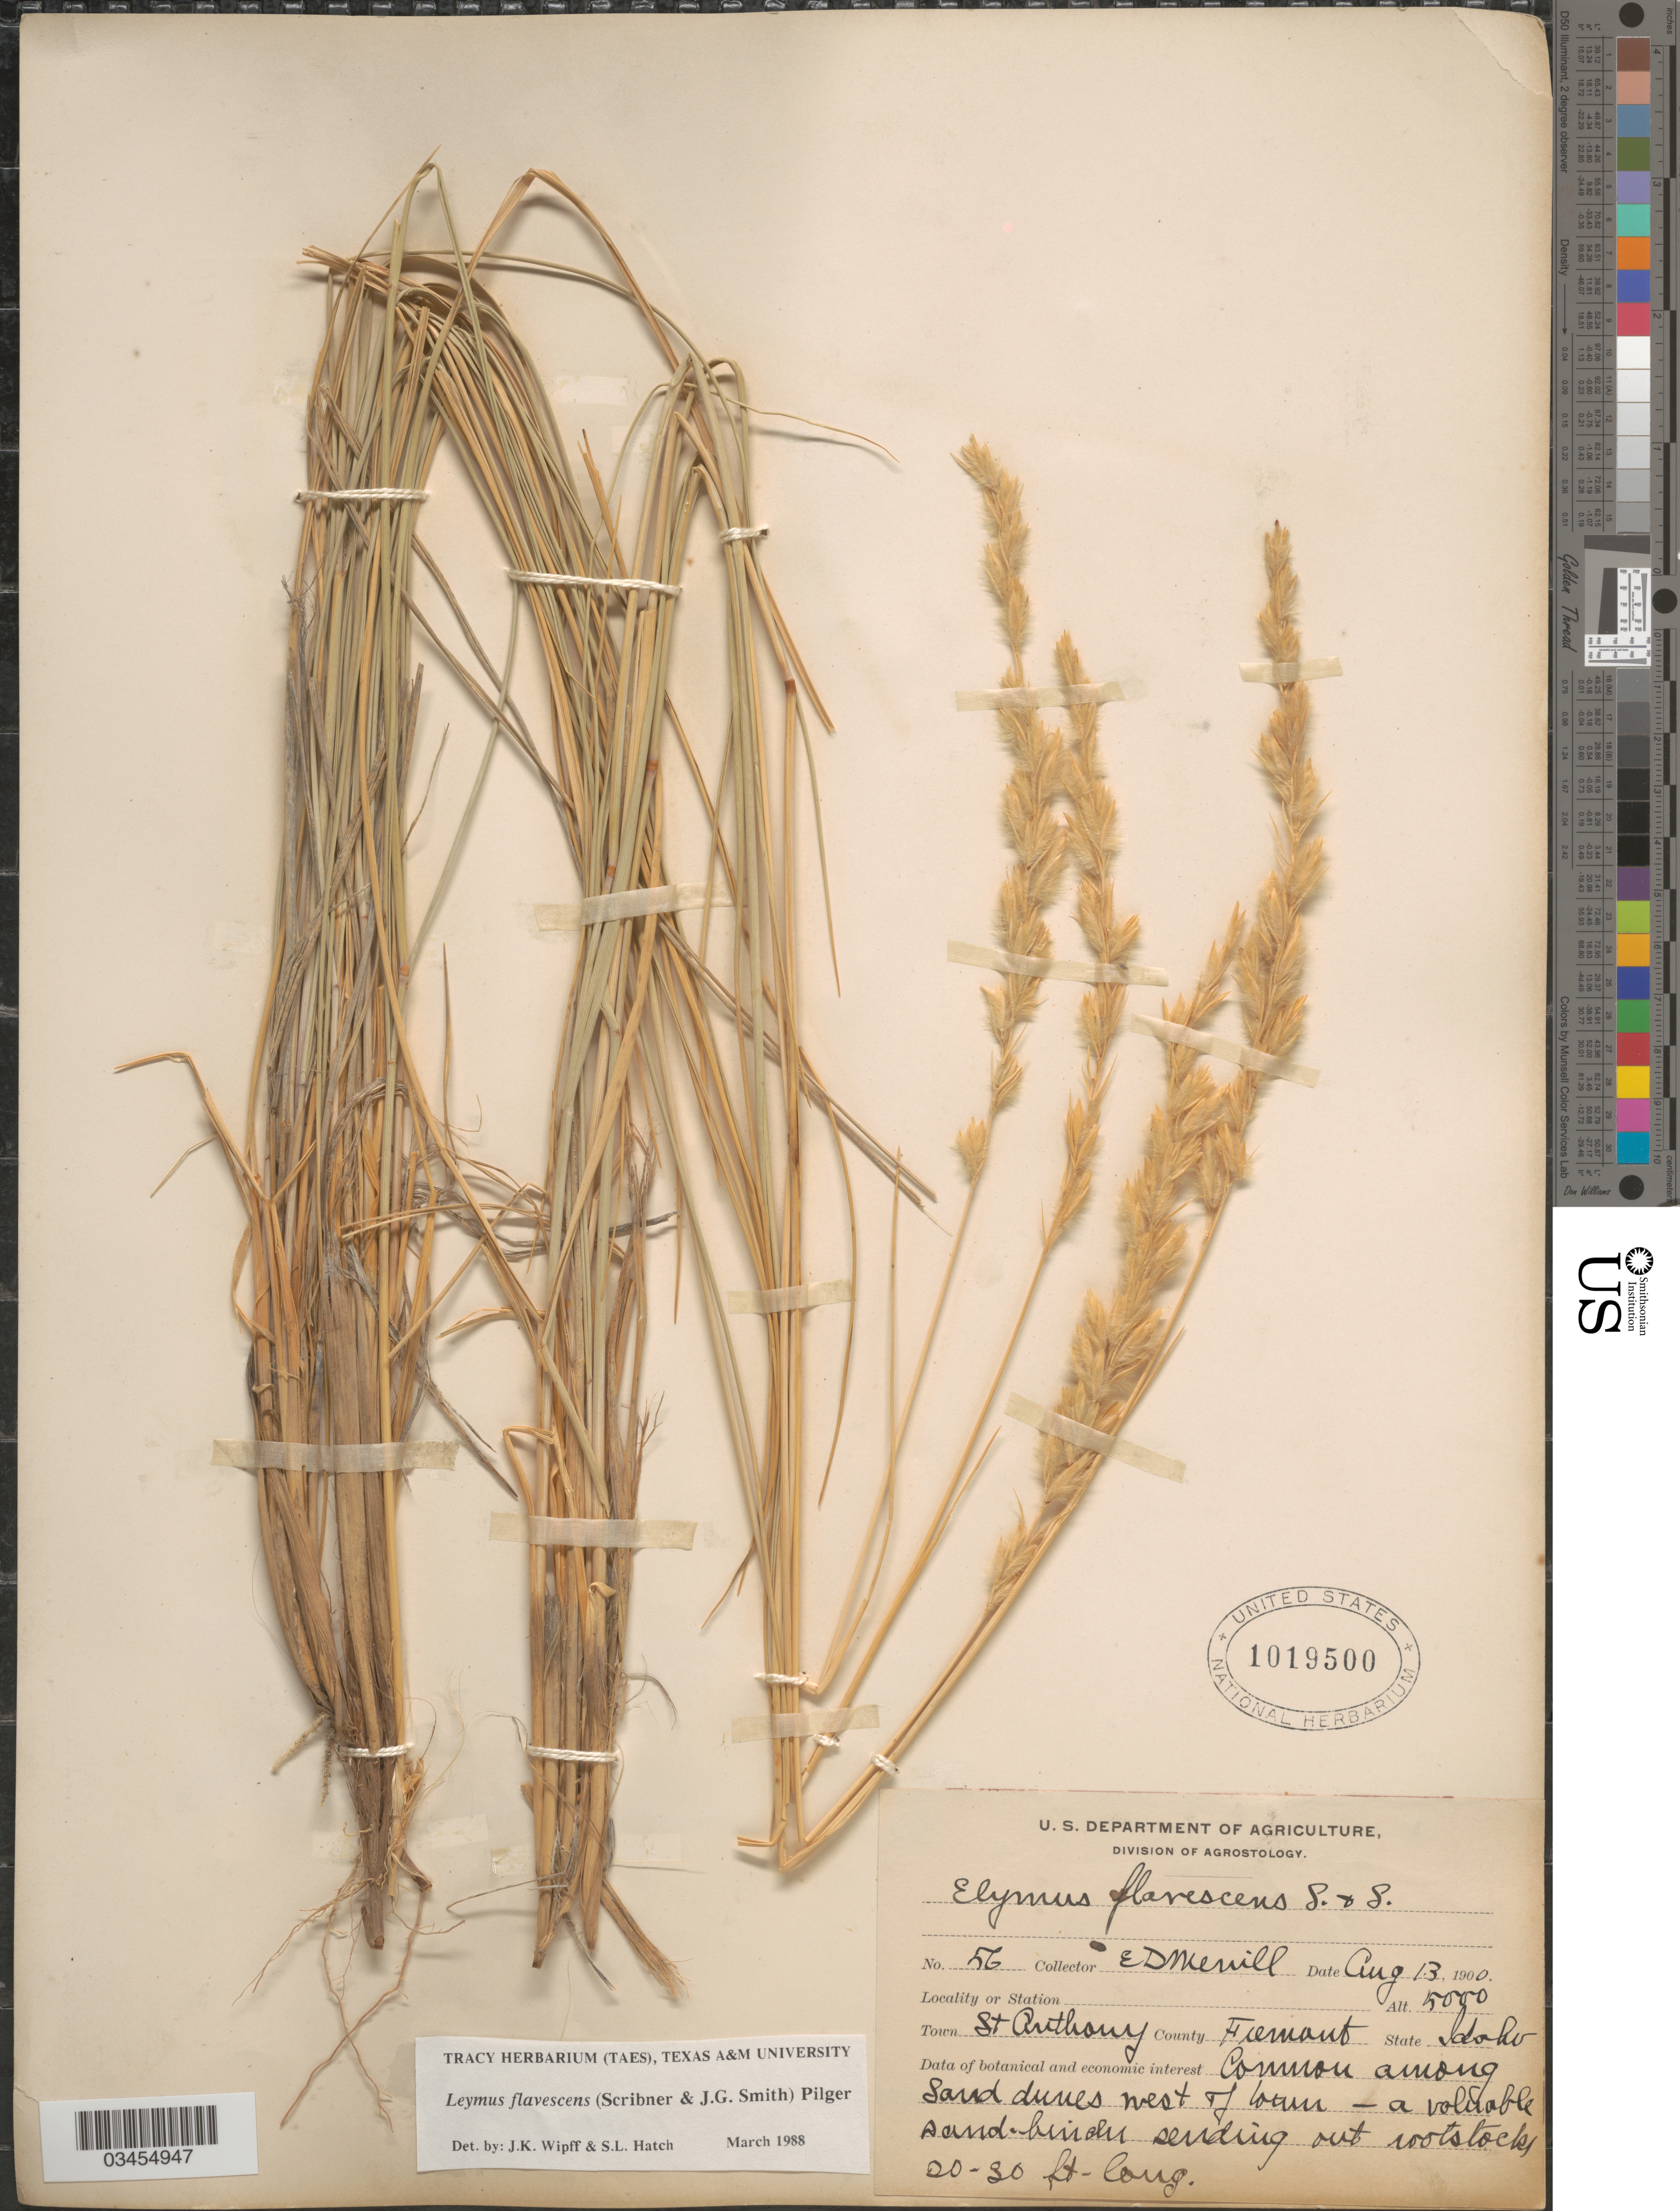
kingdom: Plantae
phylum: Tracheophyta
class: Liliopsida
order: Poales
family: Poaceae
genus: Leymus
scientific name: Leymus flavescens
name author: (Scribn. & J.G. Sm.) Pilg.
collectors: E. D. Merrill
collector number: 56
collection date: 1900-08-13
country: United States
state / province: Idaho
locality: Town St Anthony. County Fremont. Common among sand dunes west of town.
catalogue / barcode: US 1019500